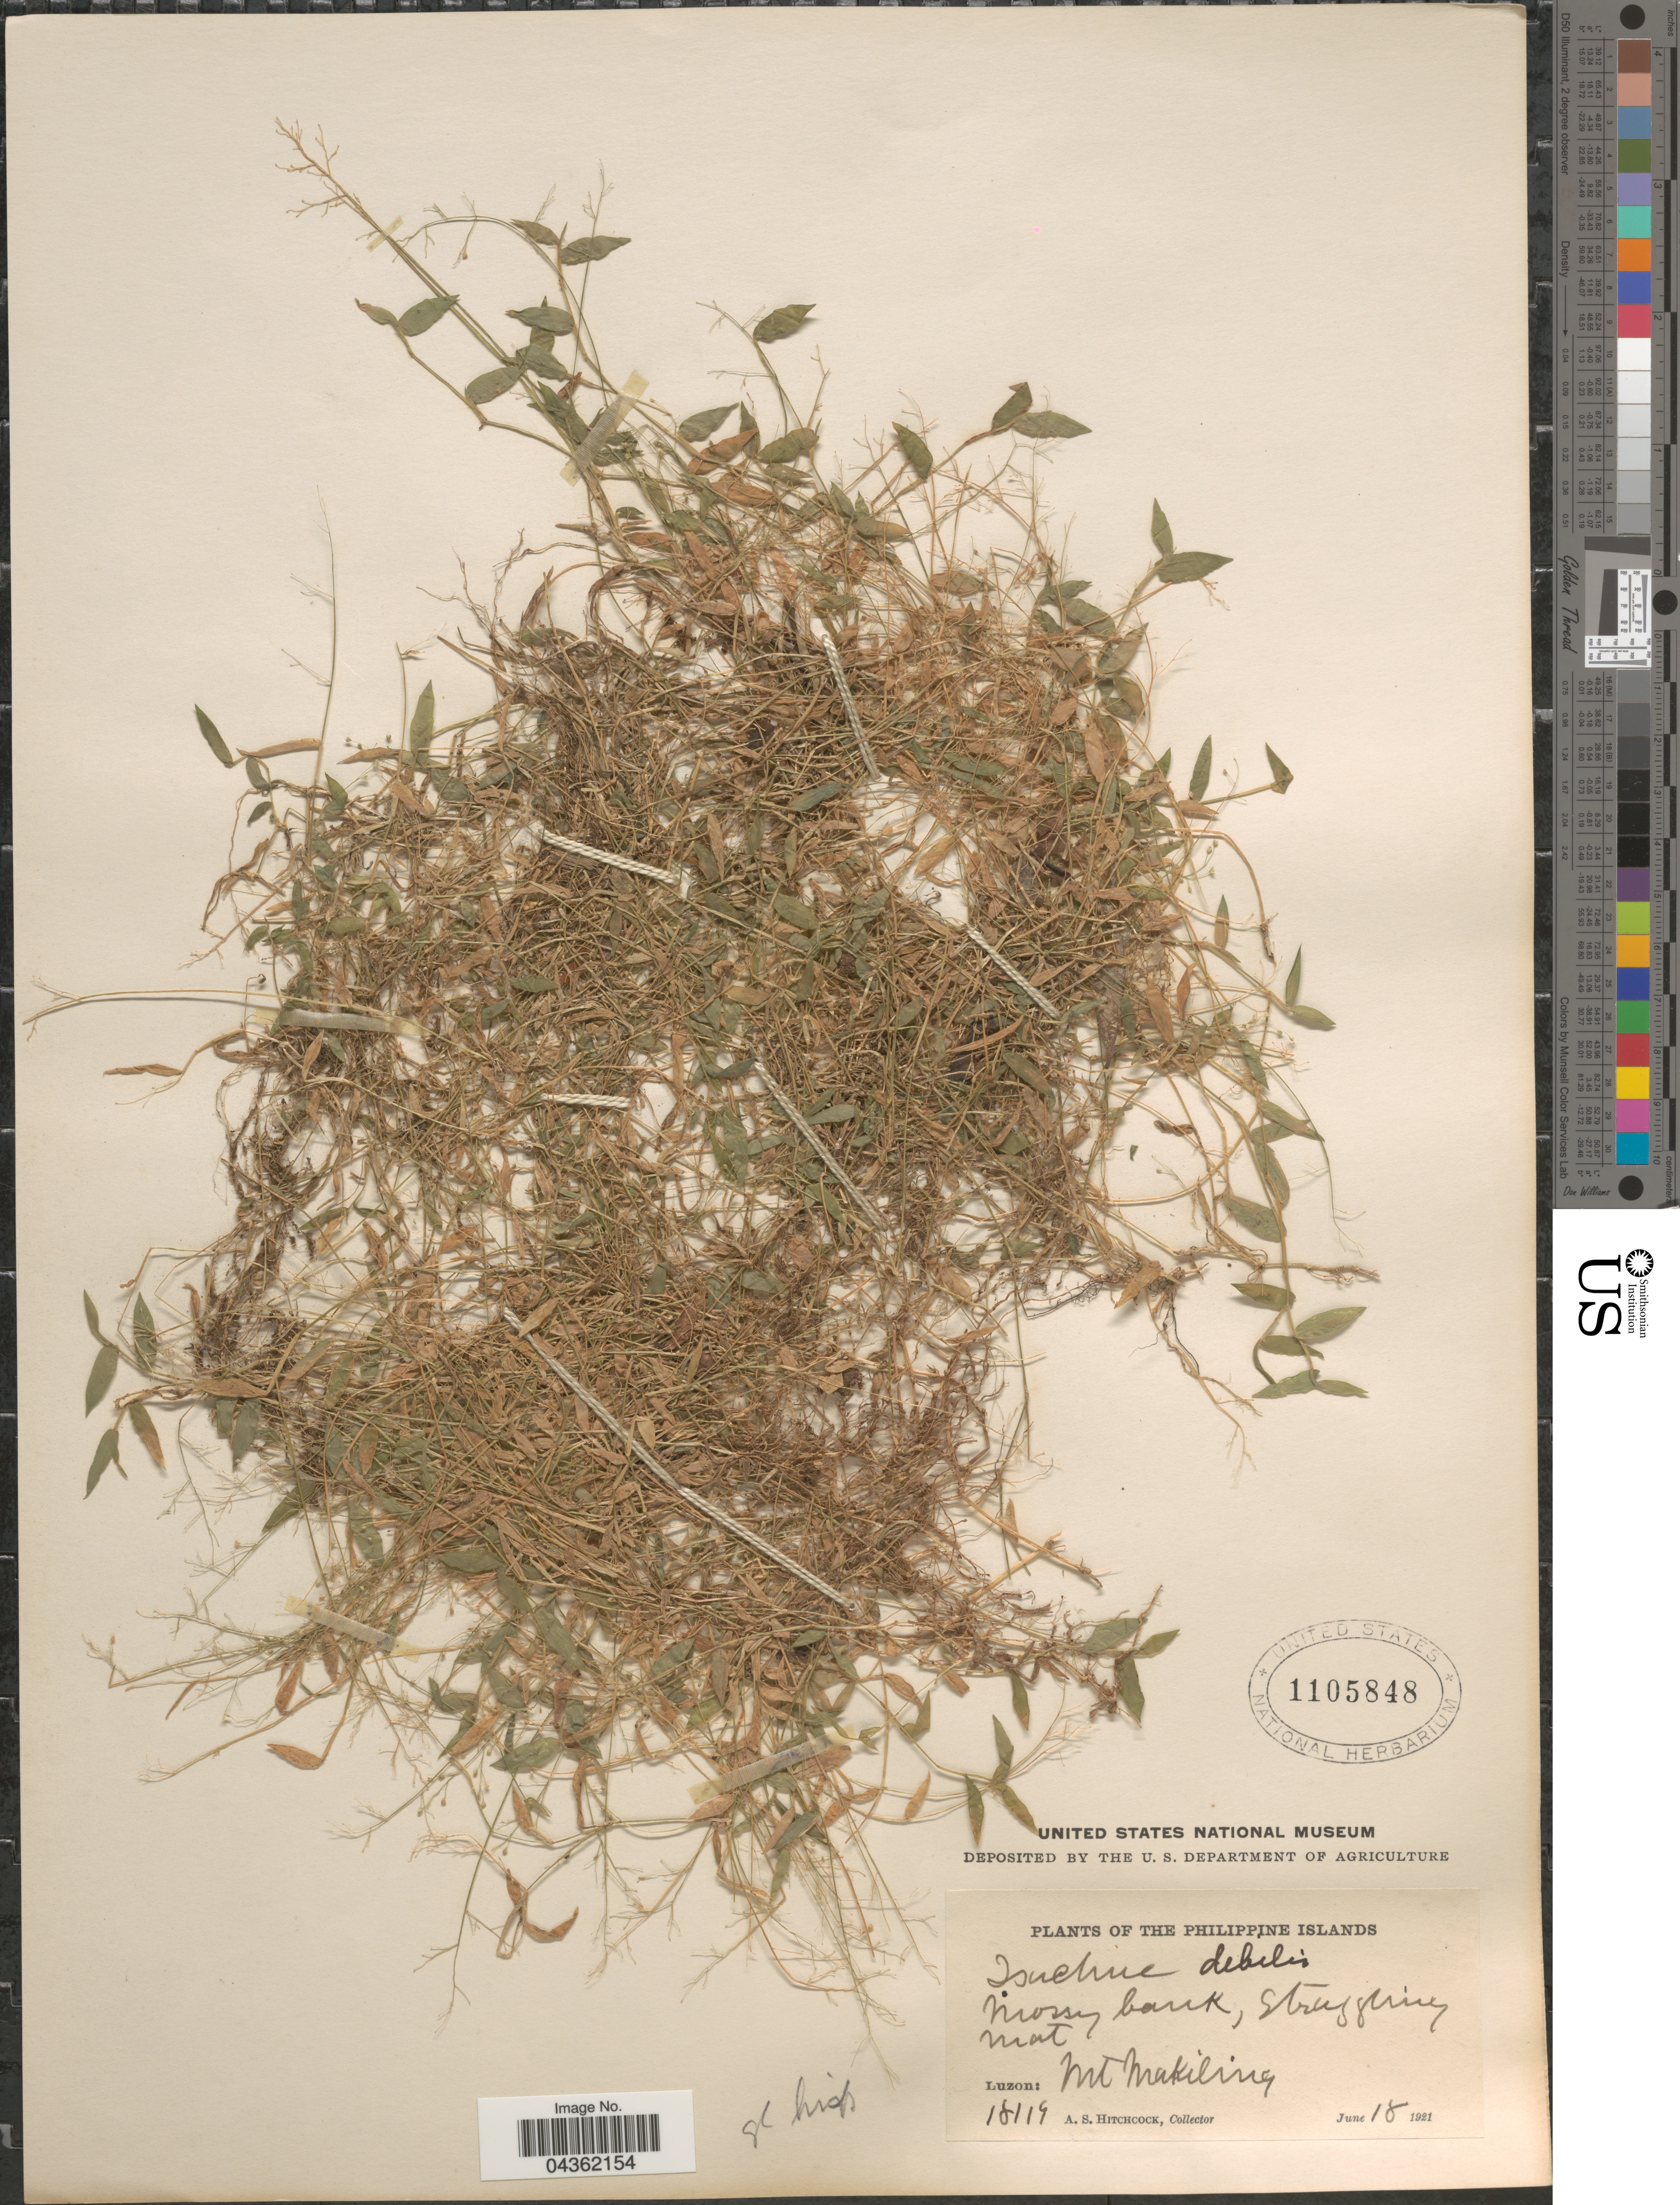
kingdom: Plantae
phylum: Tracheophyta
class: Liliopsida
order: Poales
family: Poaceae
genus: Isachne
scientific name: Isachne myosotis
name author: Nees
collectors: A. S. Hitchcock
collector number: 18119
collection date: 1921-06-18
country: Philippines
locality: Luzon: Mt Makiling.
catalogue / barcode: US 1105848